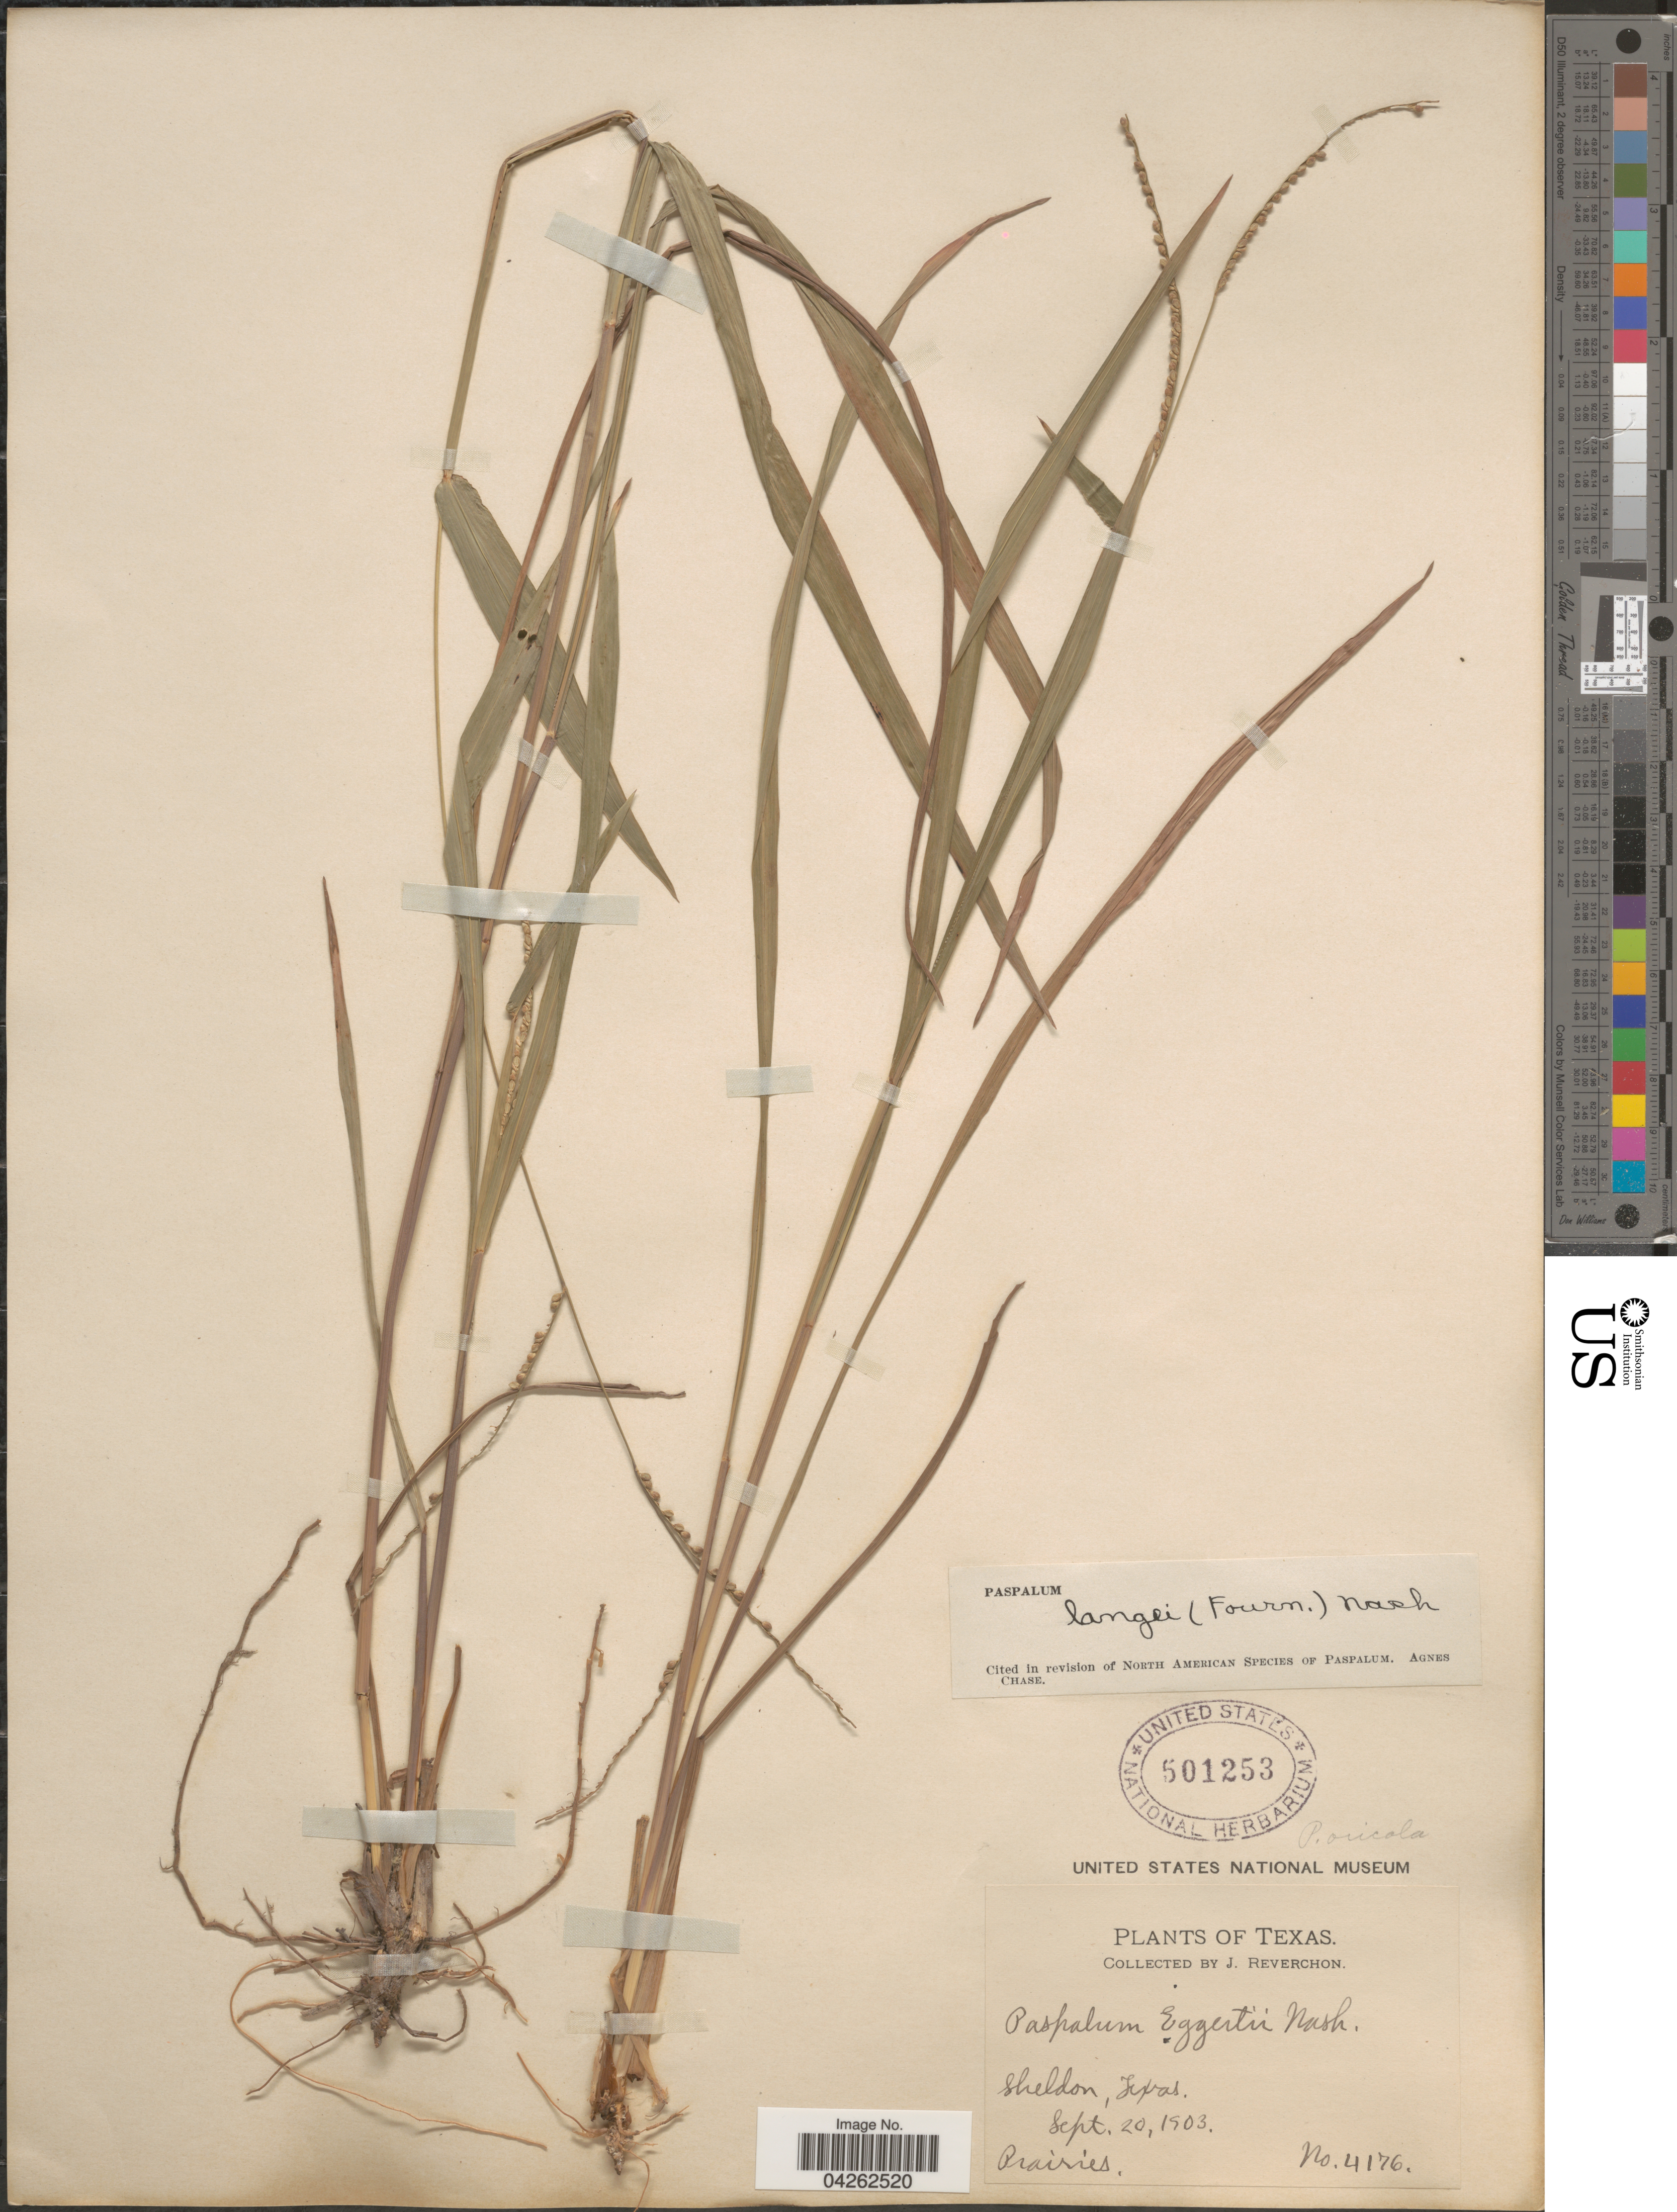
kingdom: Plantae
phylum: Tracheophyta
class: Liliopsida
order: Poales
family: Poaceae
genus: Paspalum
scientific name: Paspalum langei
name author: (E. Fourn.) Nash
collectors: J. Reverchon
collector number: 4176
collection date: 1903-09-20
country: United States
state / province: Texas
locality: Sheldon.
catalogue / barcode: US 501253